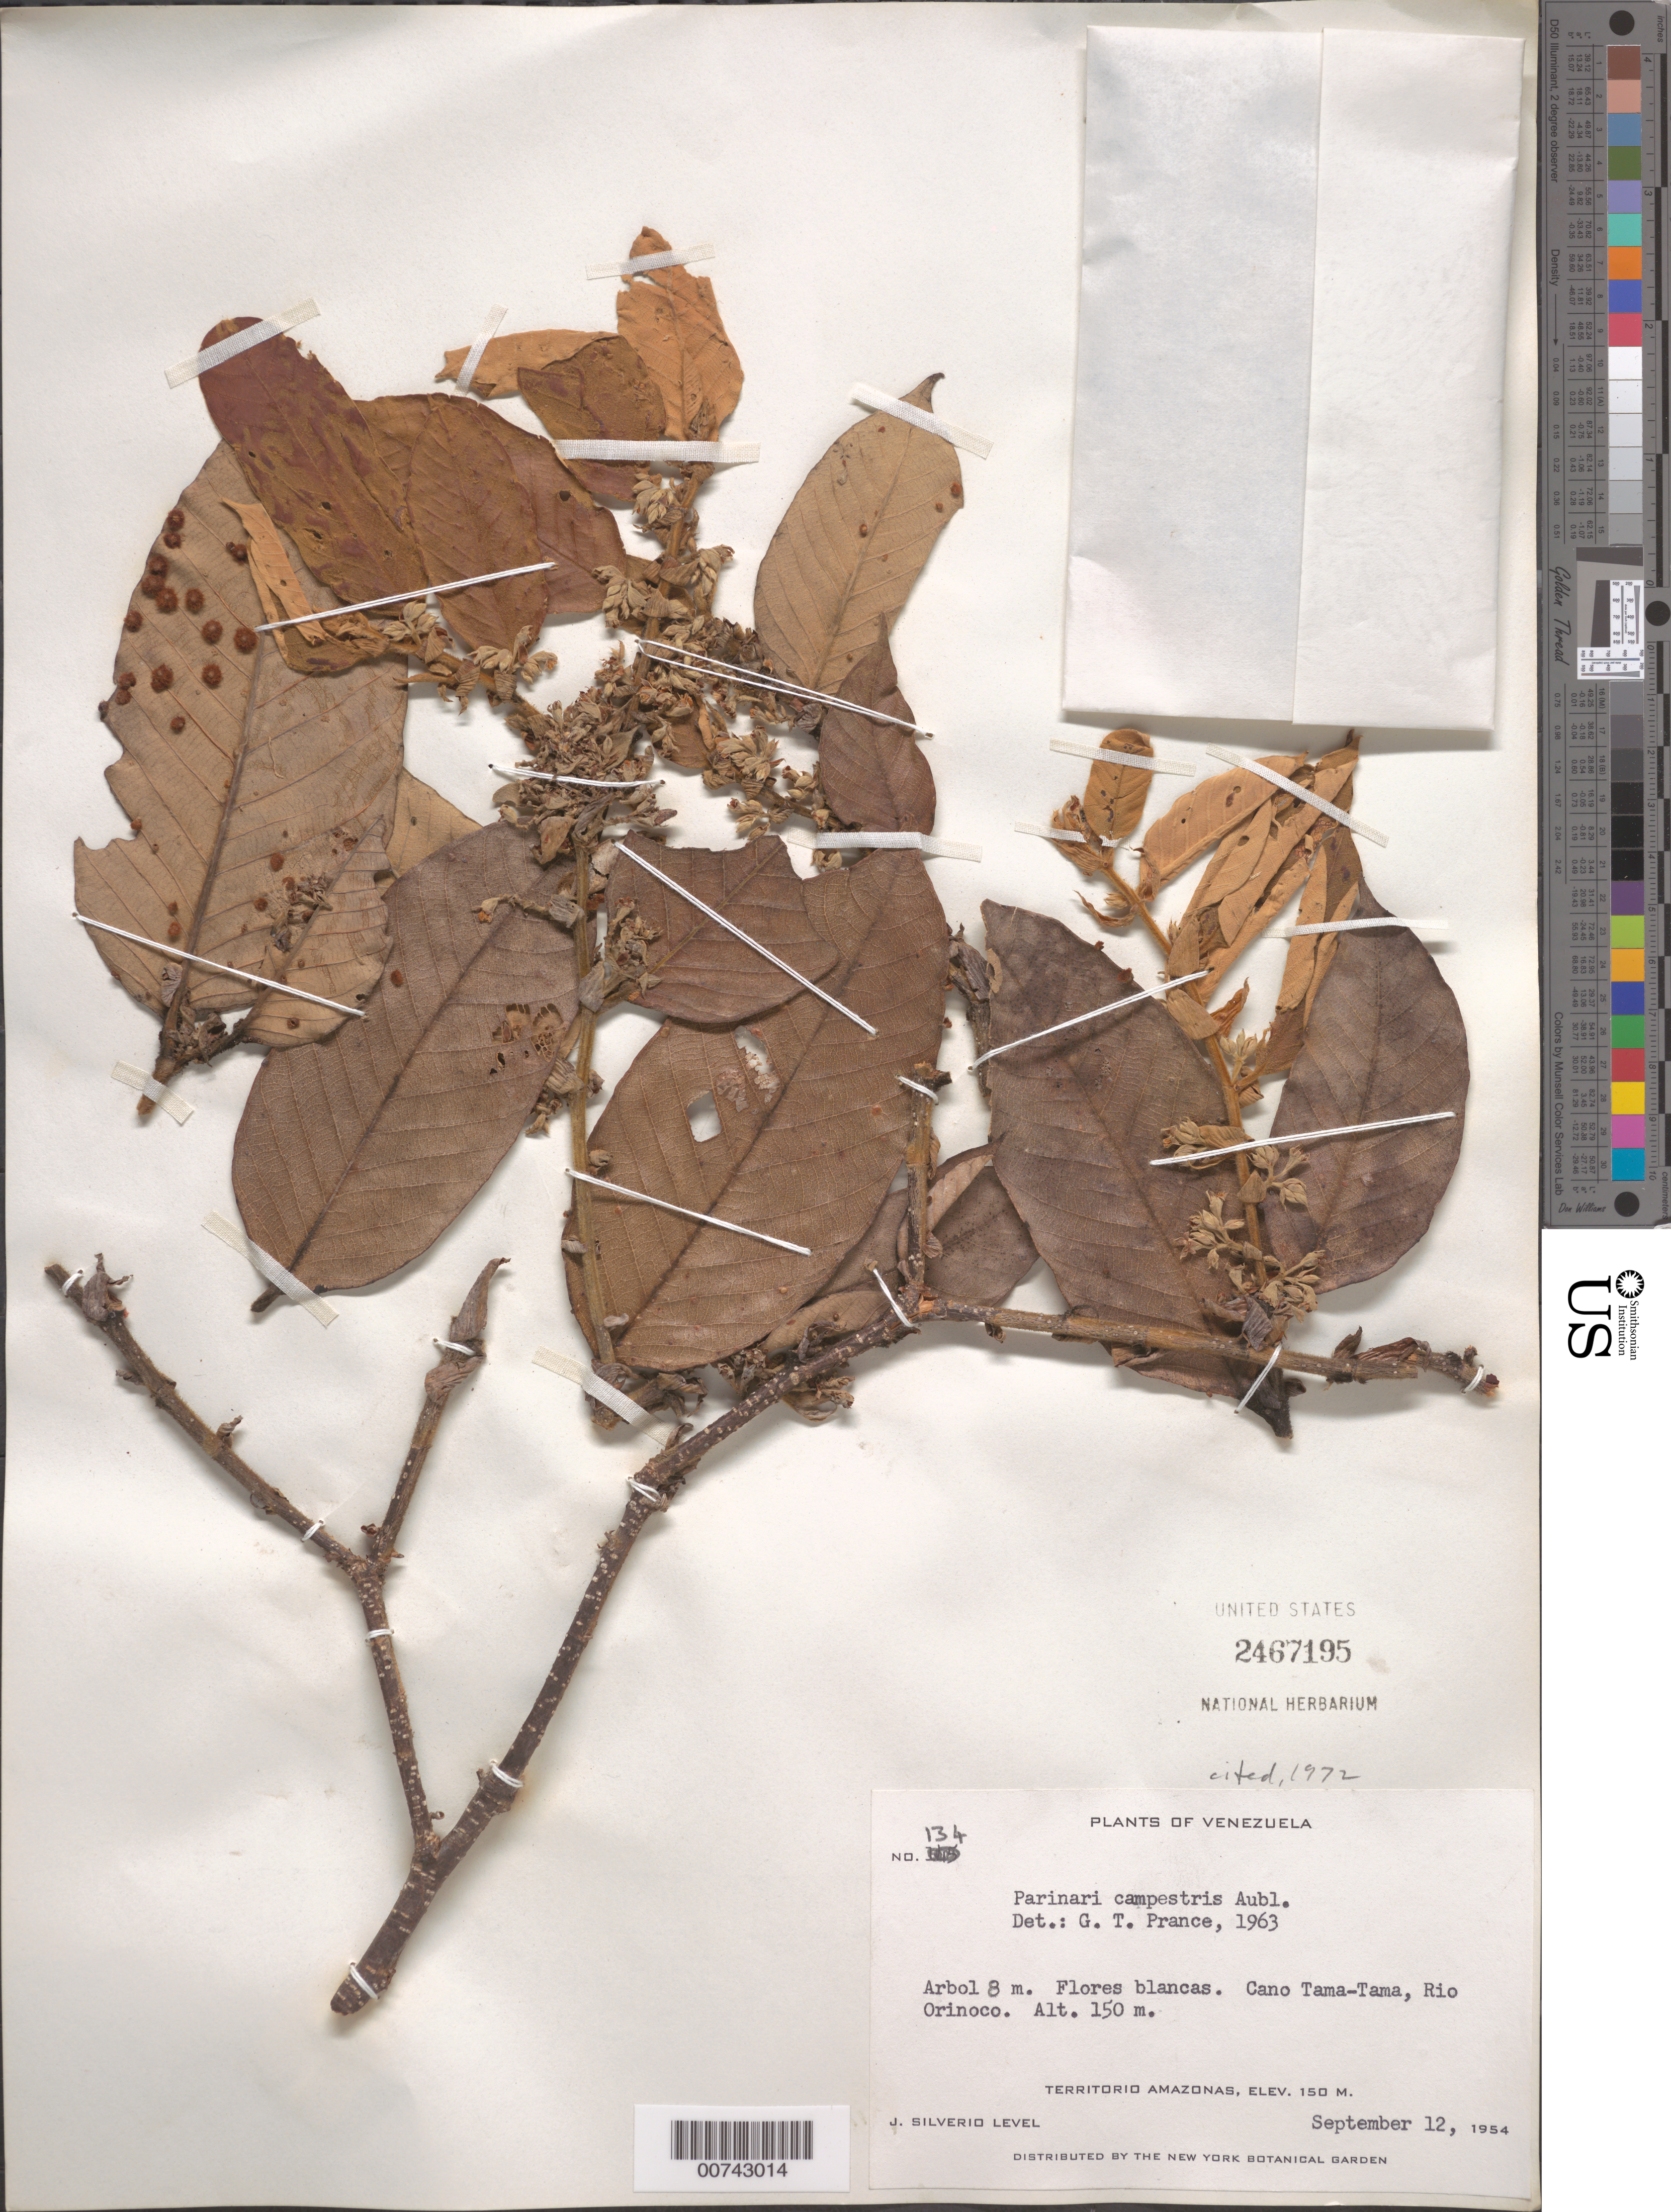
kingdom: Plantae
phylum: Tracheophyta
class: Magnoliopsida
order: Malpighiales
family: Chrysobalanaceae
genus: Parinari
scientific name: Parinari campestris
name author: Aubl.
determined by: Prance, G. T.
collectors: J. Silverio L.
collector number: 134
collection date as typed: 12-Sep-54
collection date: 1954-09-12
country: Venezuela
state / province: Amazonas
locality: Caño Tama-Tama, Río Orinoco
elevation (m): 150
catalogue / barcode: US 2467195